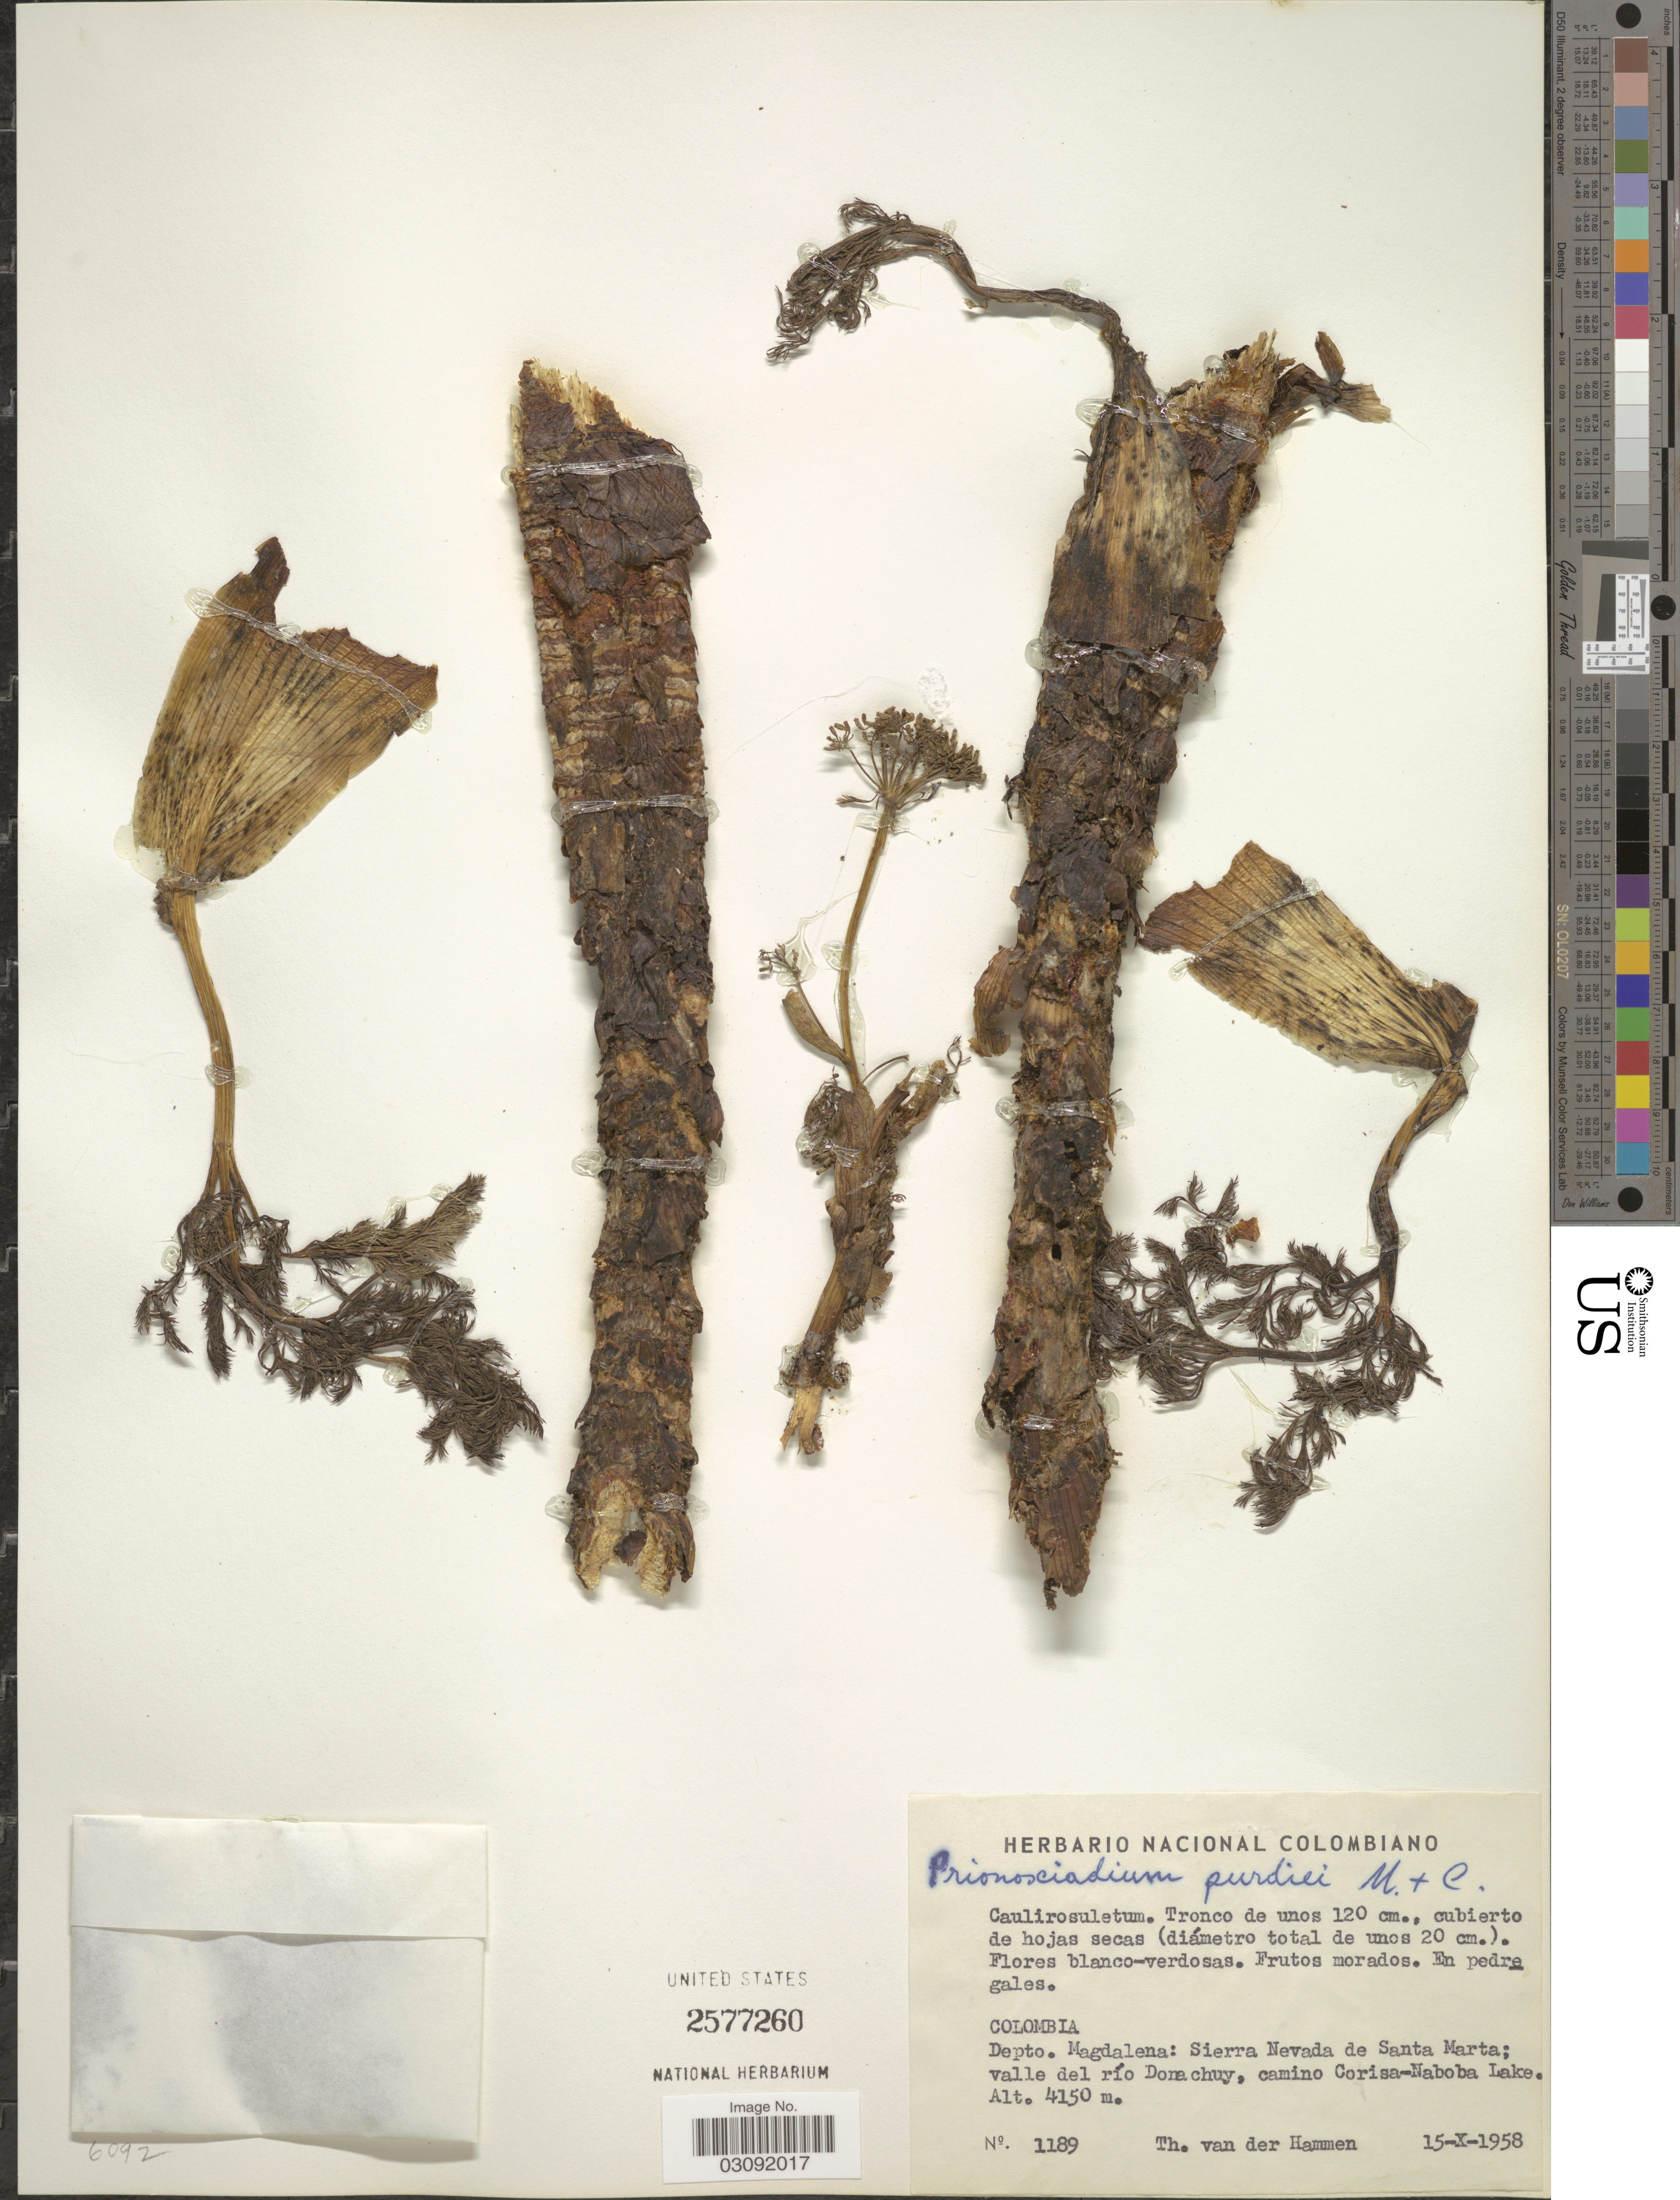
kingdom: Plantae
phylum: Tracheophyta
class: Magnoliopsida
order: Apiales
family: Apiaceae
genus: Perissocoeleum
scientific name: Perissocoeleum purdiei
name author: Mathias & Constance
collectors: T. Van der Hammen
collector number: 1189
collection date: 1958-10-15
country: Colombia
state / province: Magdalena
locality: Depto. Magdalena: Sierra Nevada de Santa Marta; valle del río Donachuy, camino Corisa-Naboba Lake.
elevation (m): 4150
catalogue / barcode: US 2577260